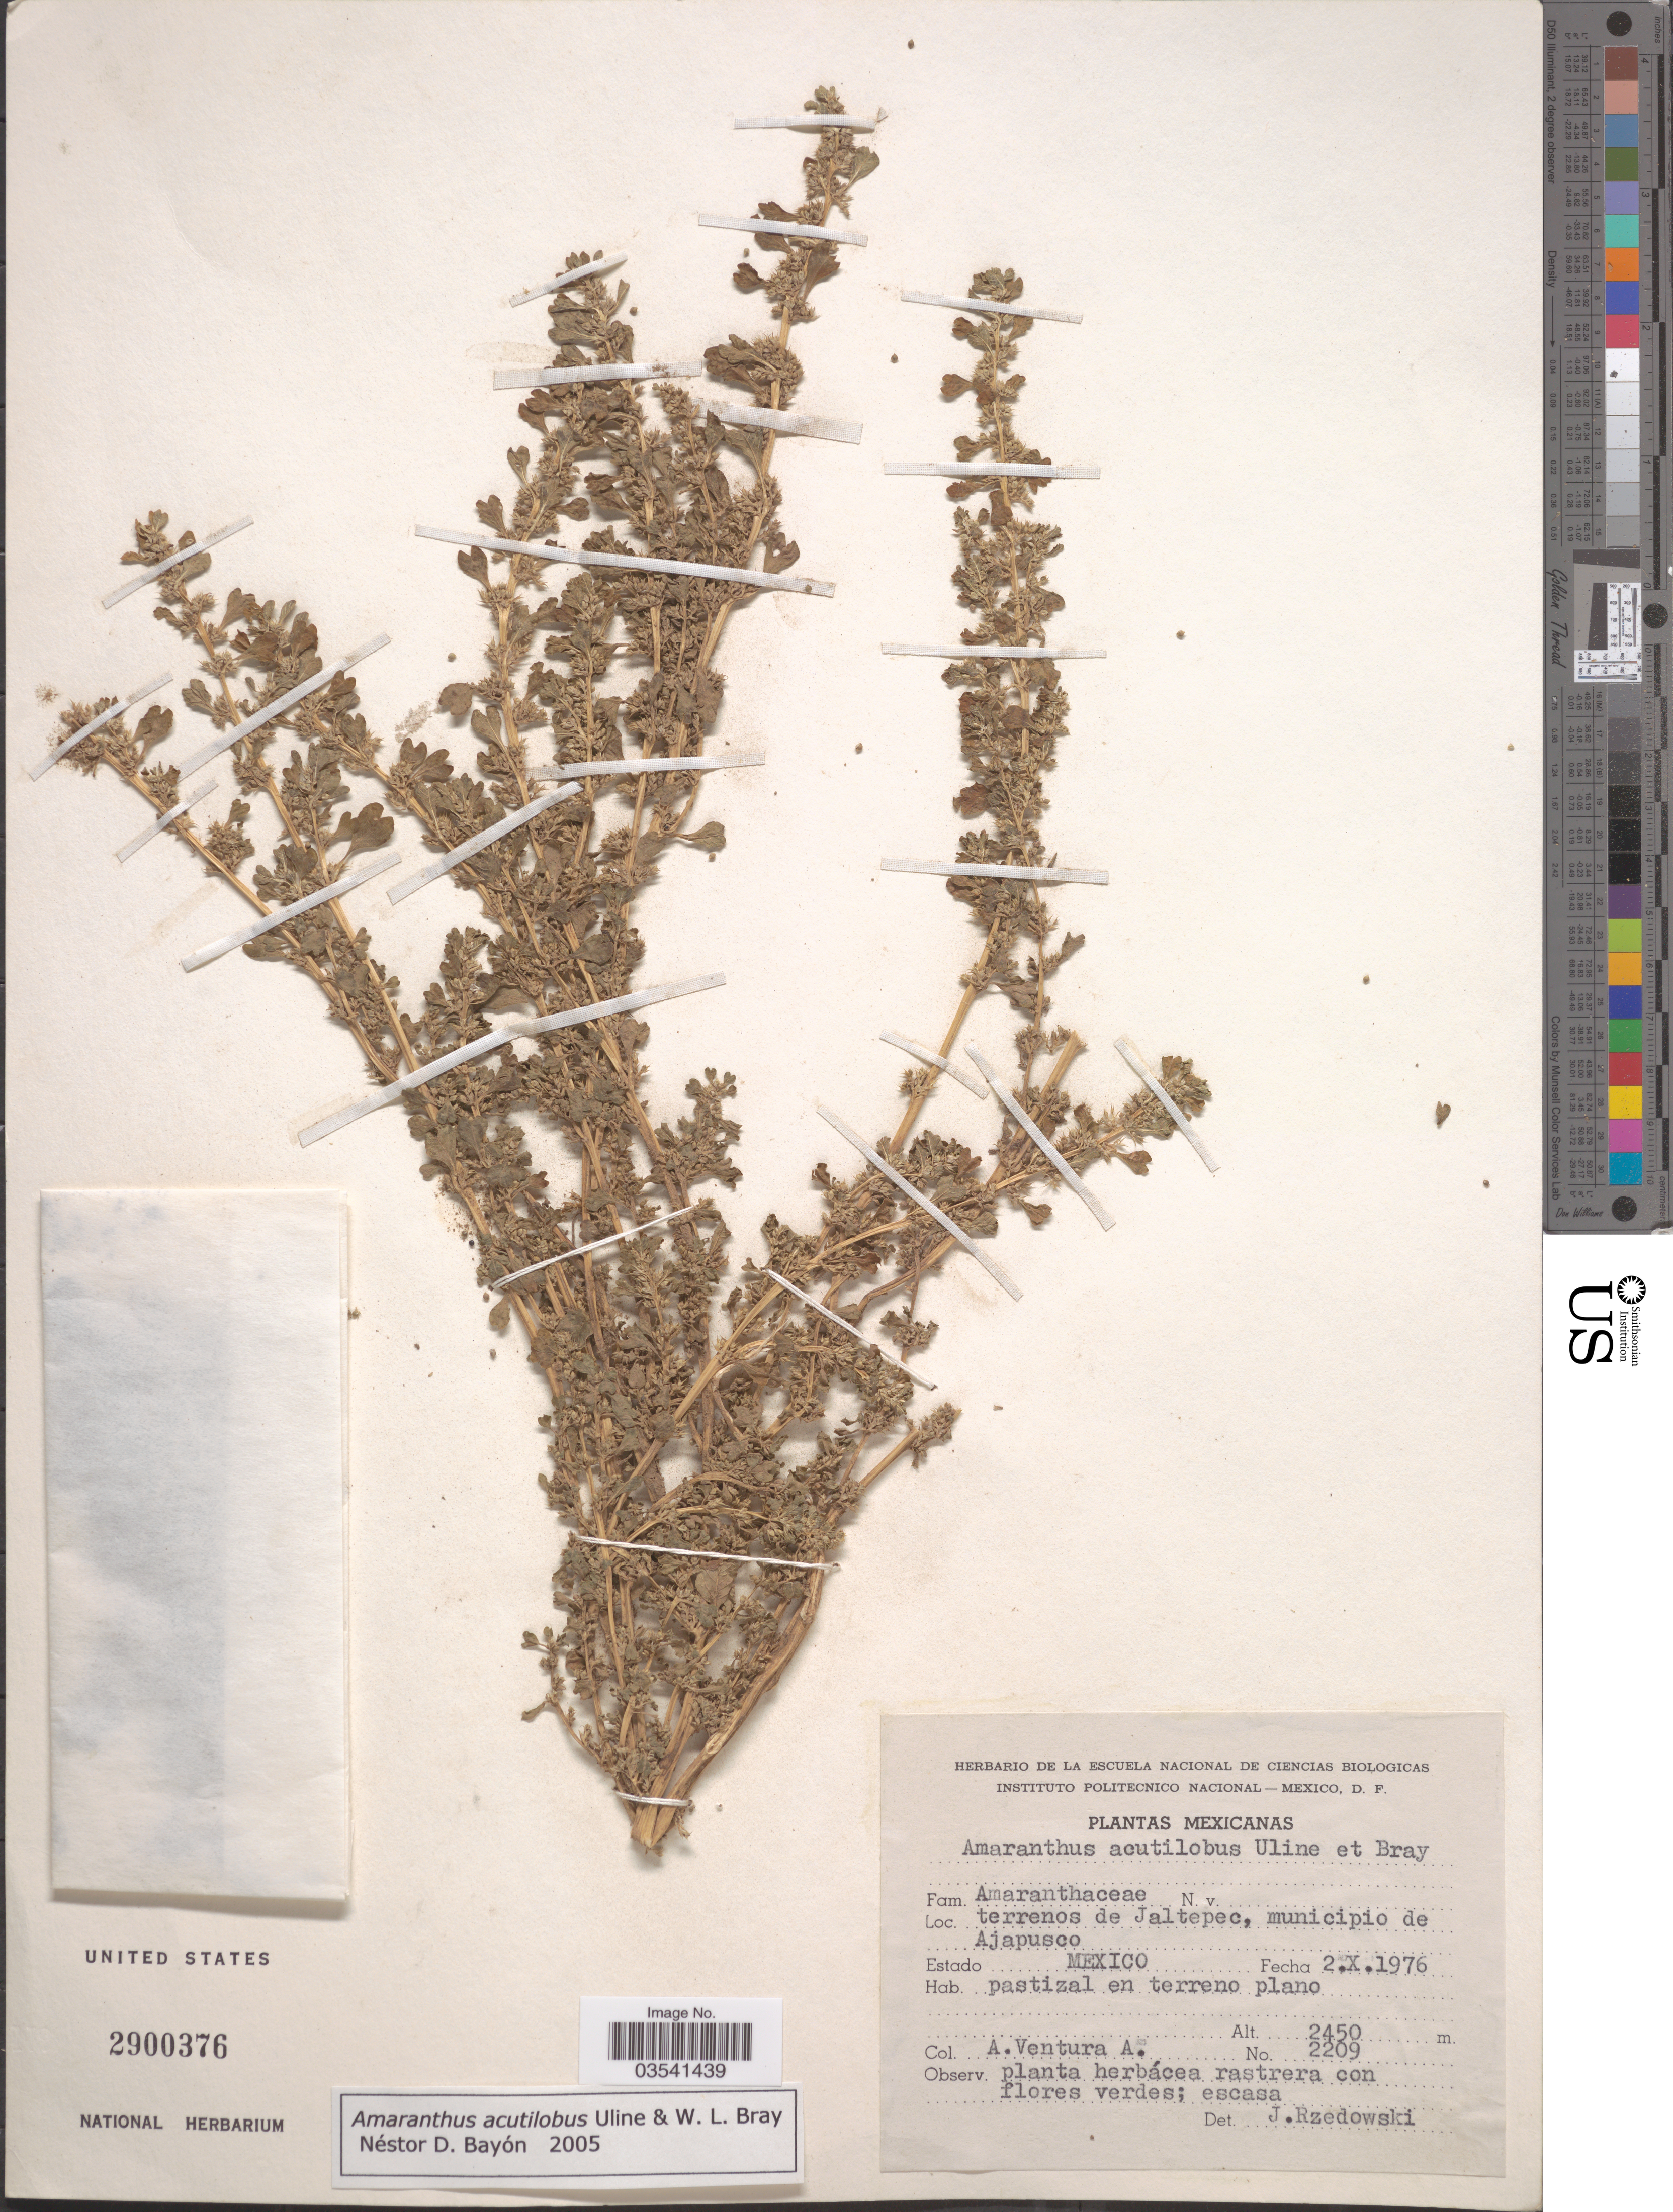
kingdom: Plantae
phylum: Tracheophyta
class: Magnoliopsida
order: Caryophyllales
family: Amaranthaceae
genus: Amaranthus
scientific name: Amaranthus acutilobus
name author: Uline & W.L. Bray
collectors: A. Ventura A.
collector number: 2209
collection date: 1976-10-02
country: Mexico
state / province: México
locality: Terrenos de Jaltepec, municipio de Ajapusco.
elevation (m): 2450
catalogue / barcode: US 2900376